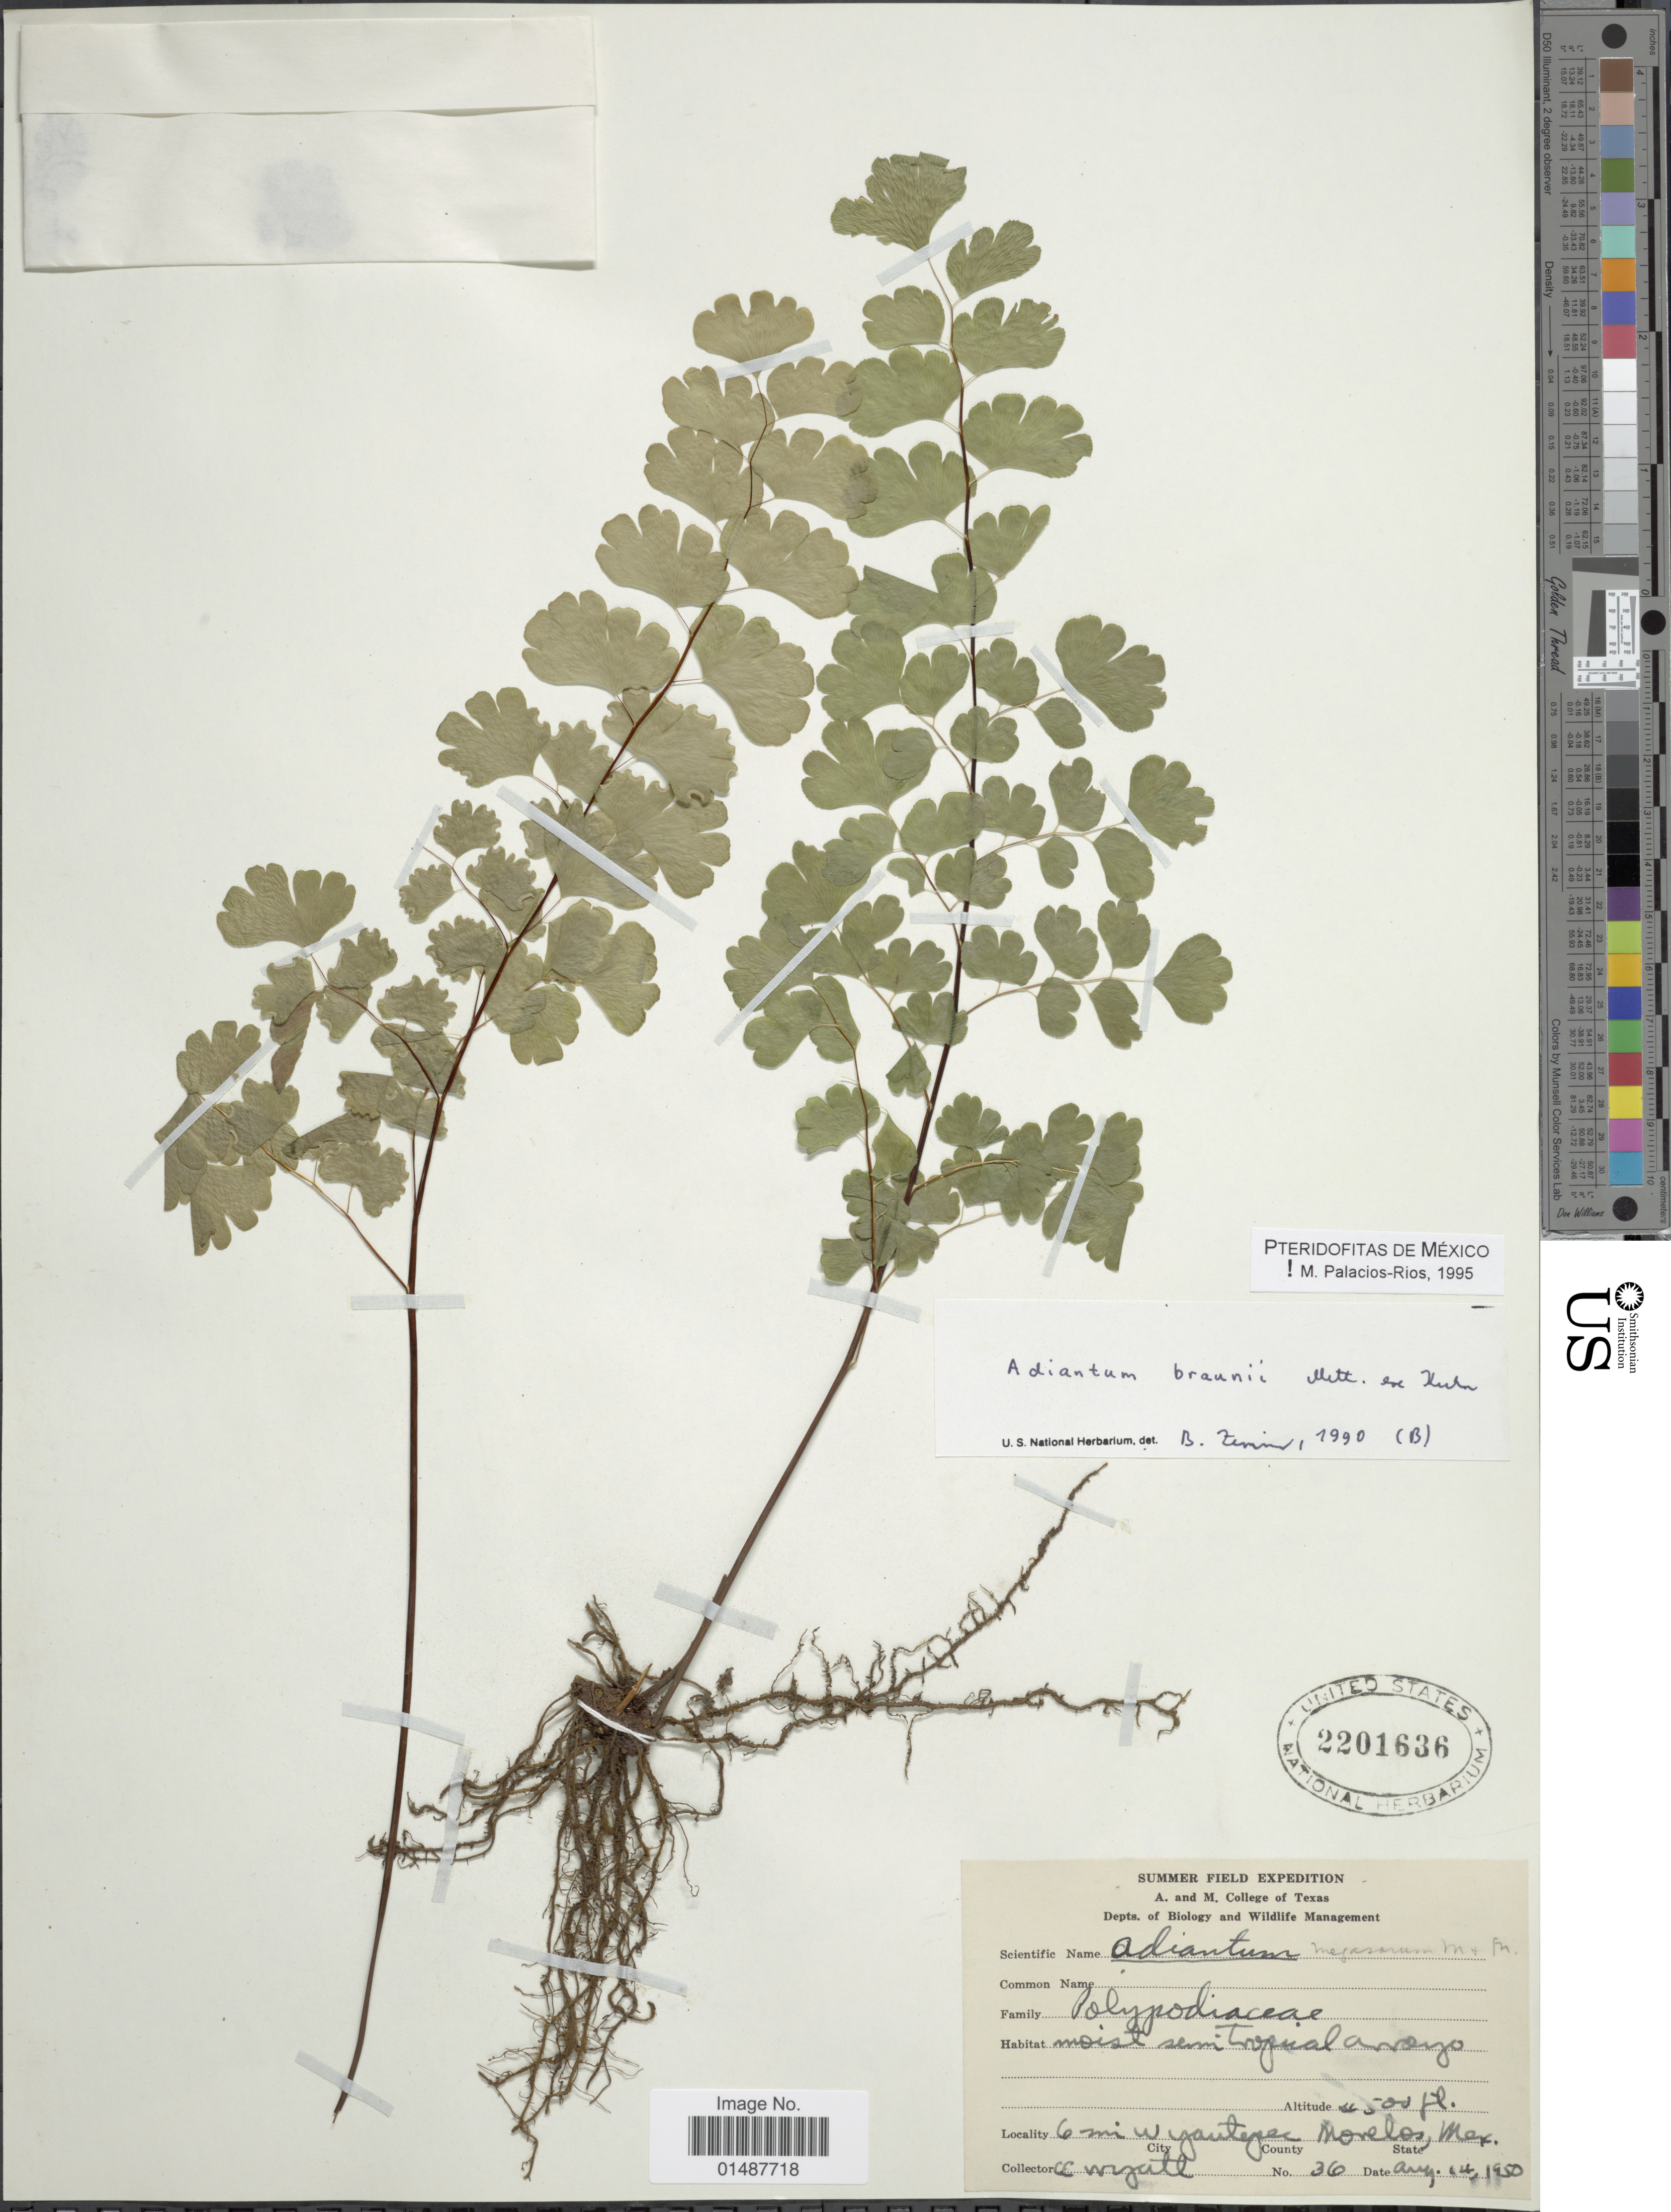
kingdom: Plantae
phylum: Tracheophyta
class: Polypodiopsida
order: Polypodiales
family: Pteridaceae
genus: Adiantum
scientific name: Adiantum braunii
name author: Mett. ex Kuhn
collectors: C. Wyatt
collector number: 36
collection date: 1950-08-14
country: Mexico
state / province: Morelos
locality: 6 mi W Yautepec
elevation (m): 152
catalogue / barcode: US 2201636